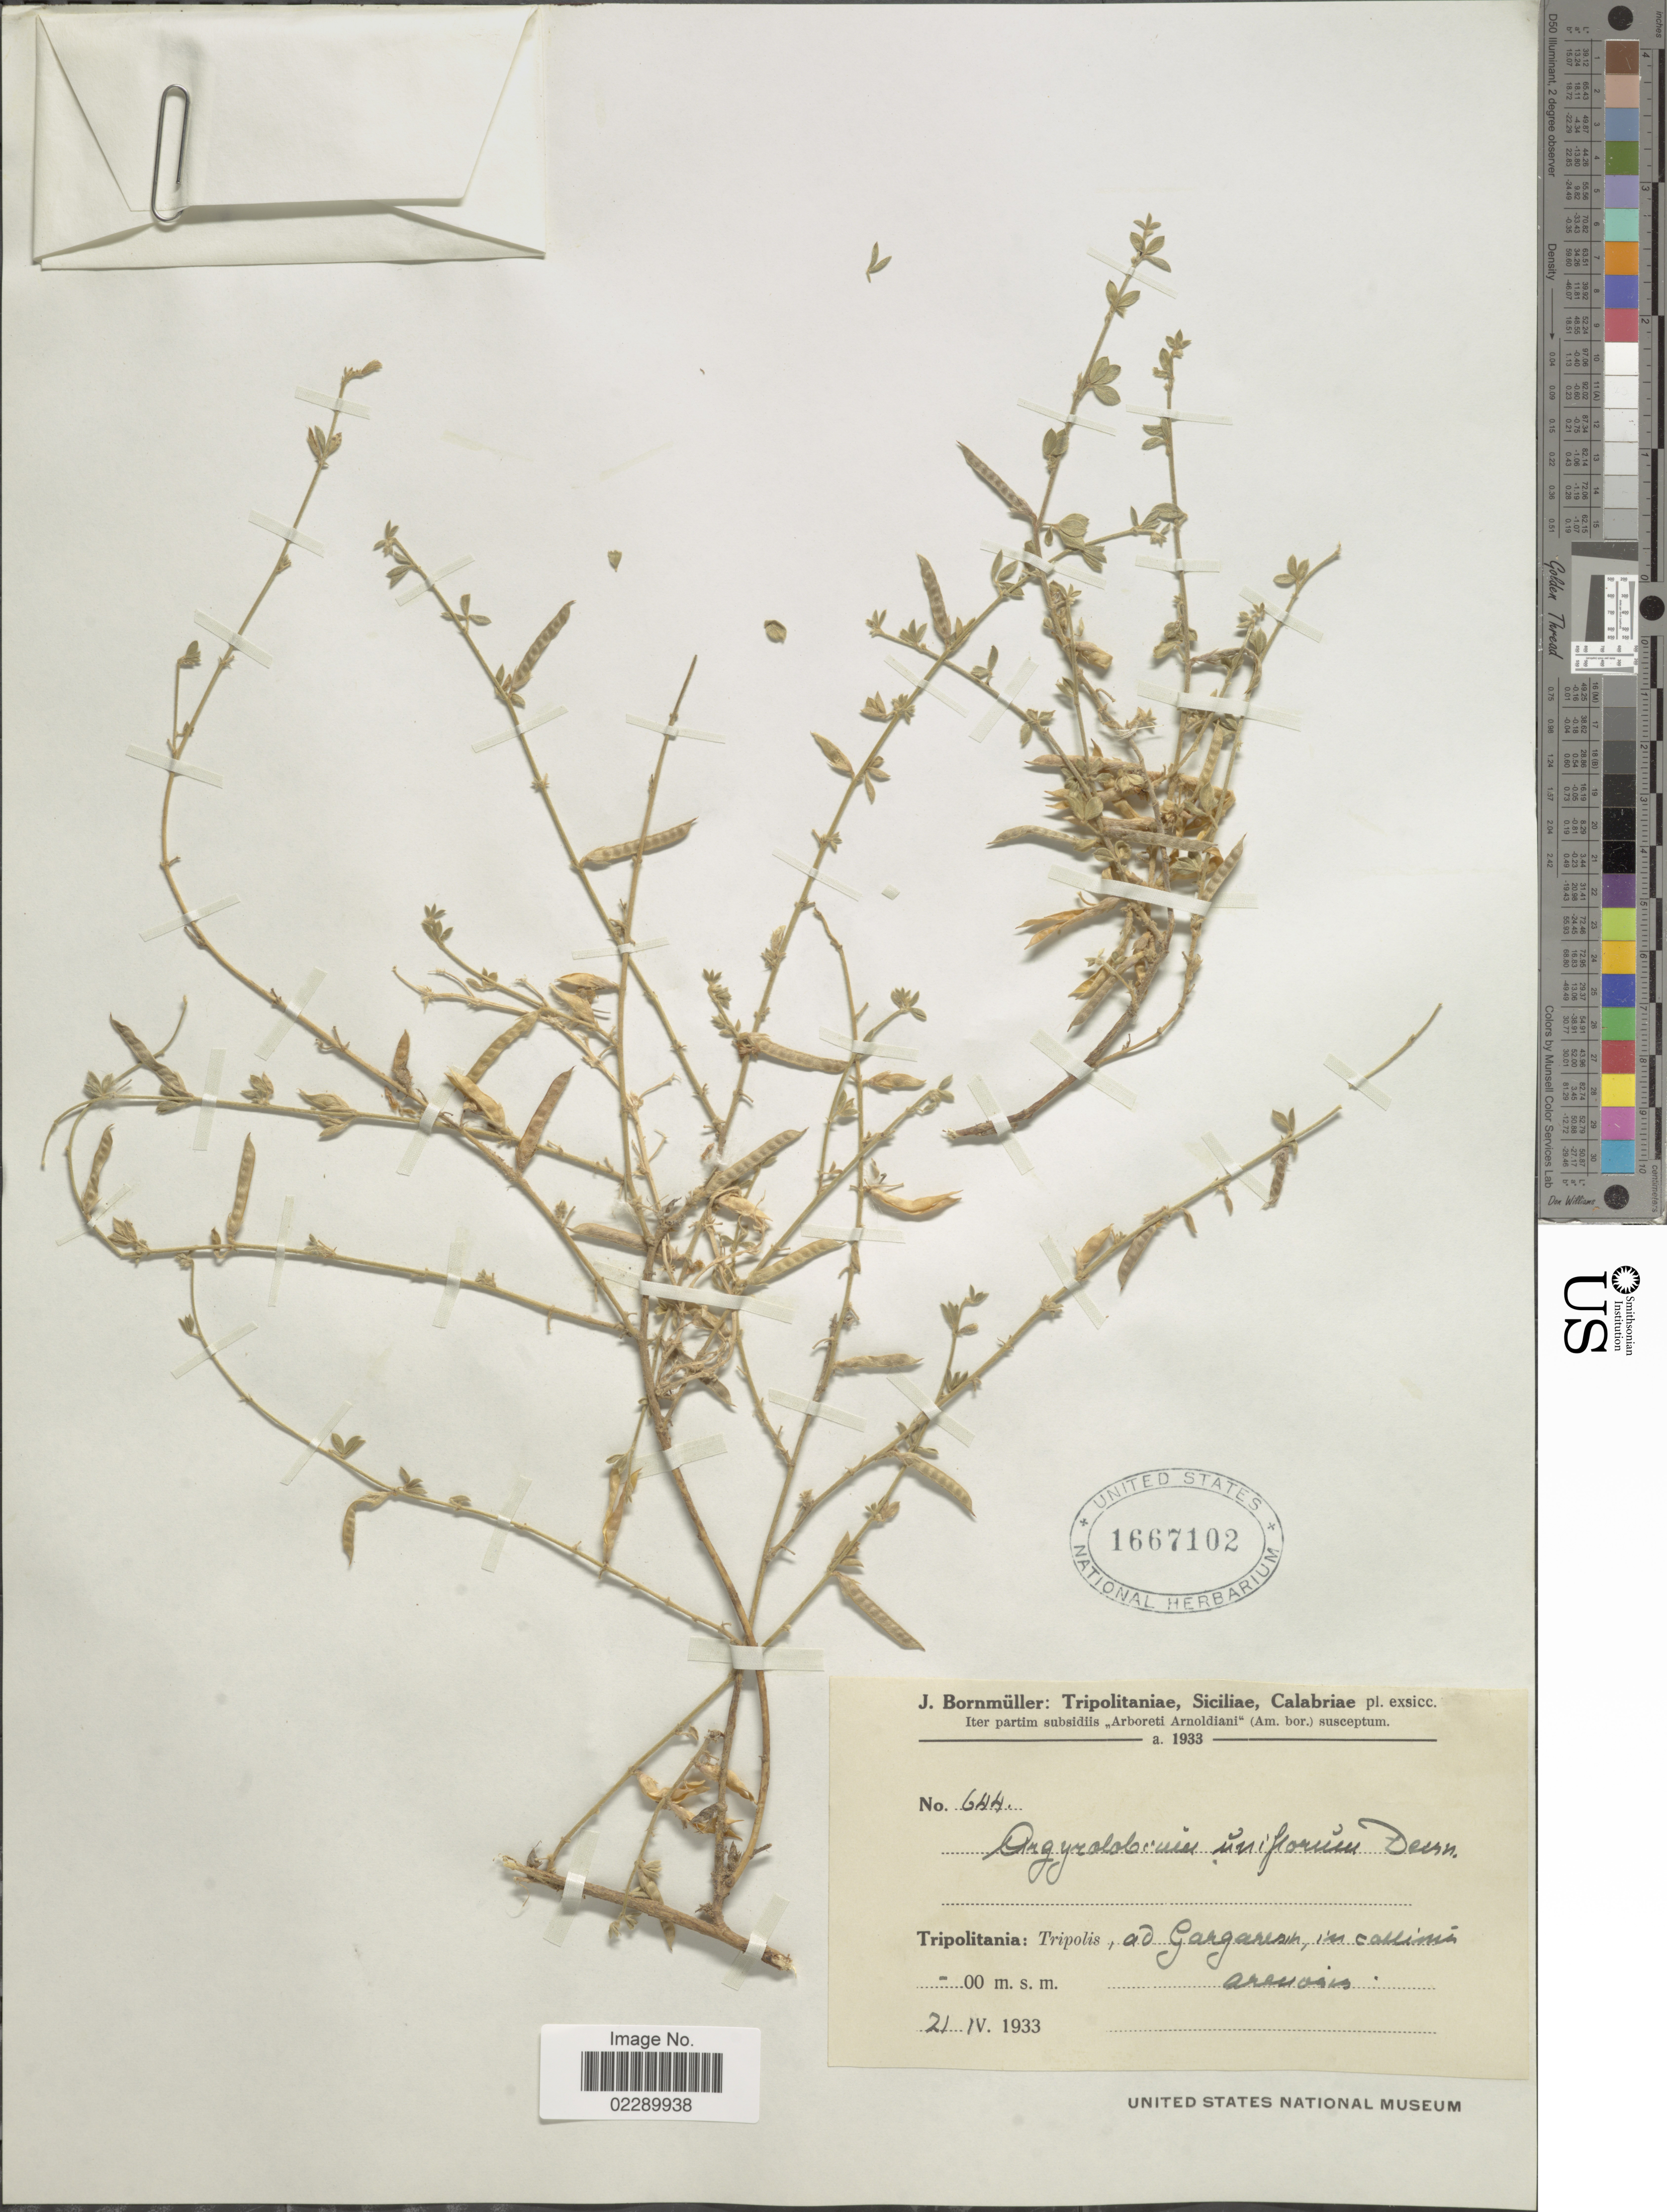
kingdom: Plantae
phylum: Tracheophyta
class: Magnoliopsida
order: Fabales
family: Fabaceae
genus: Argyrolobium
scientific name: Argyrolobium uniflorum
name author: Harv.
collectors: J. Bornmüller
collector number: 644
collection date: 1933-04-21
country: Libya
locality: Tripolitania: Tripolis, ad Gargaresh, in collinis arenosis.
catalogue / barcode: US 1667102